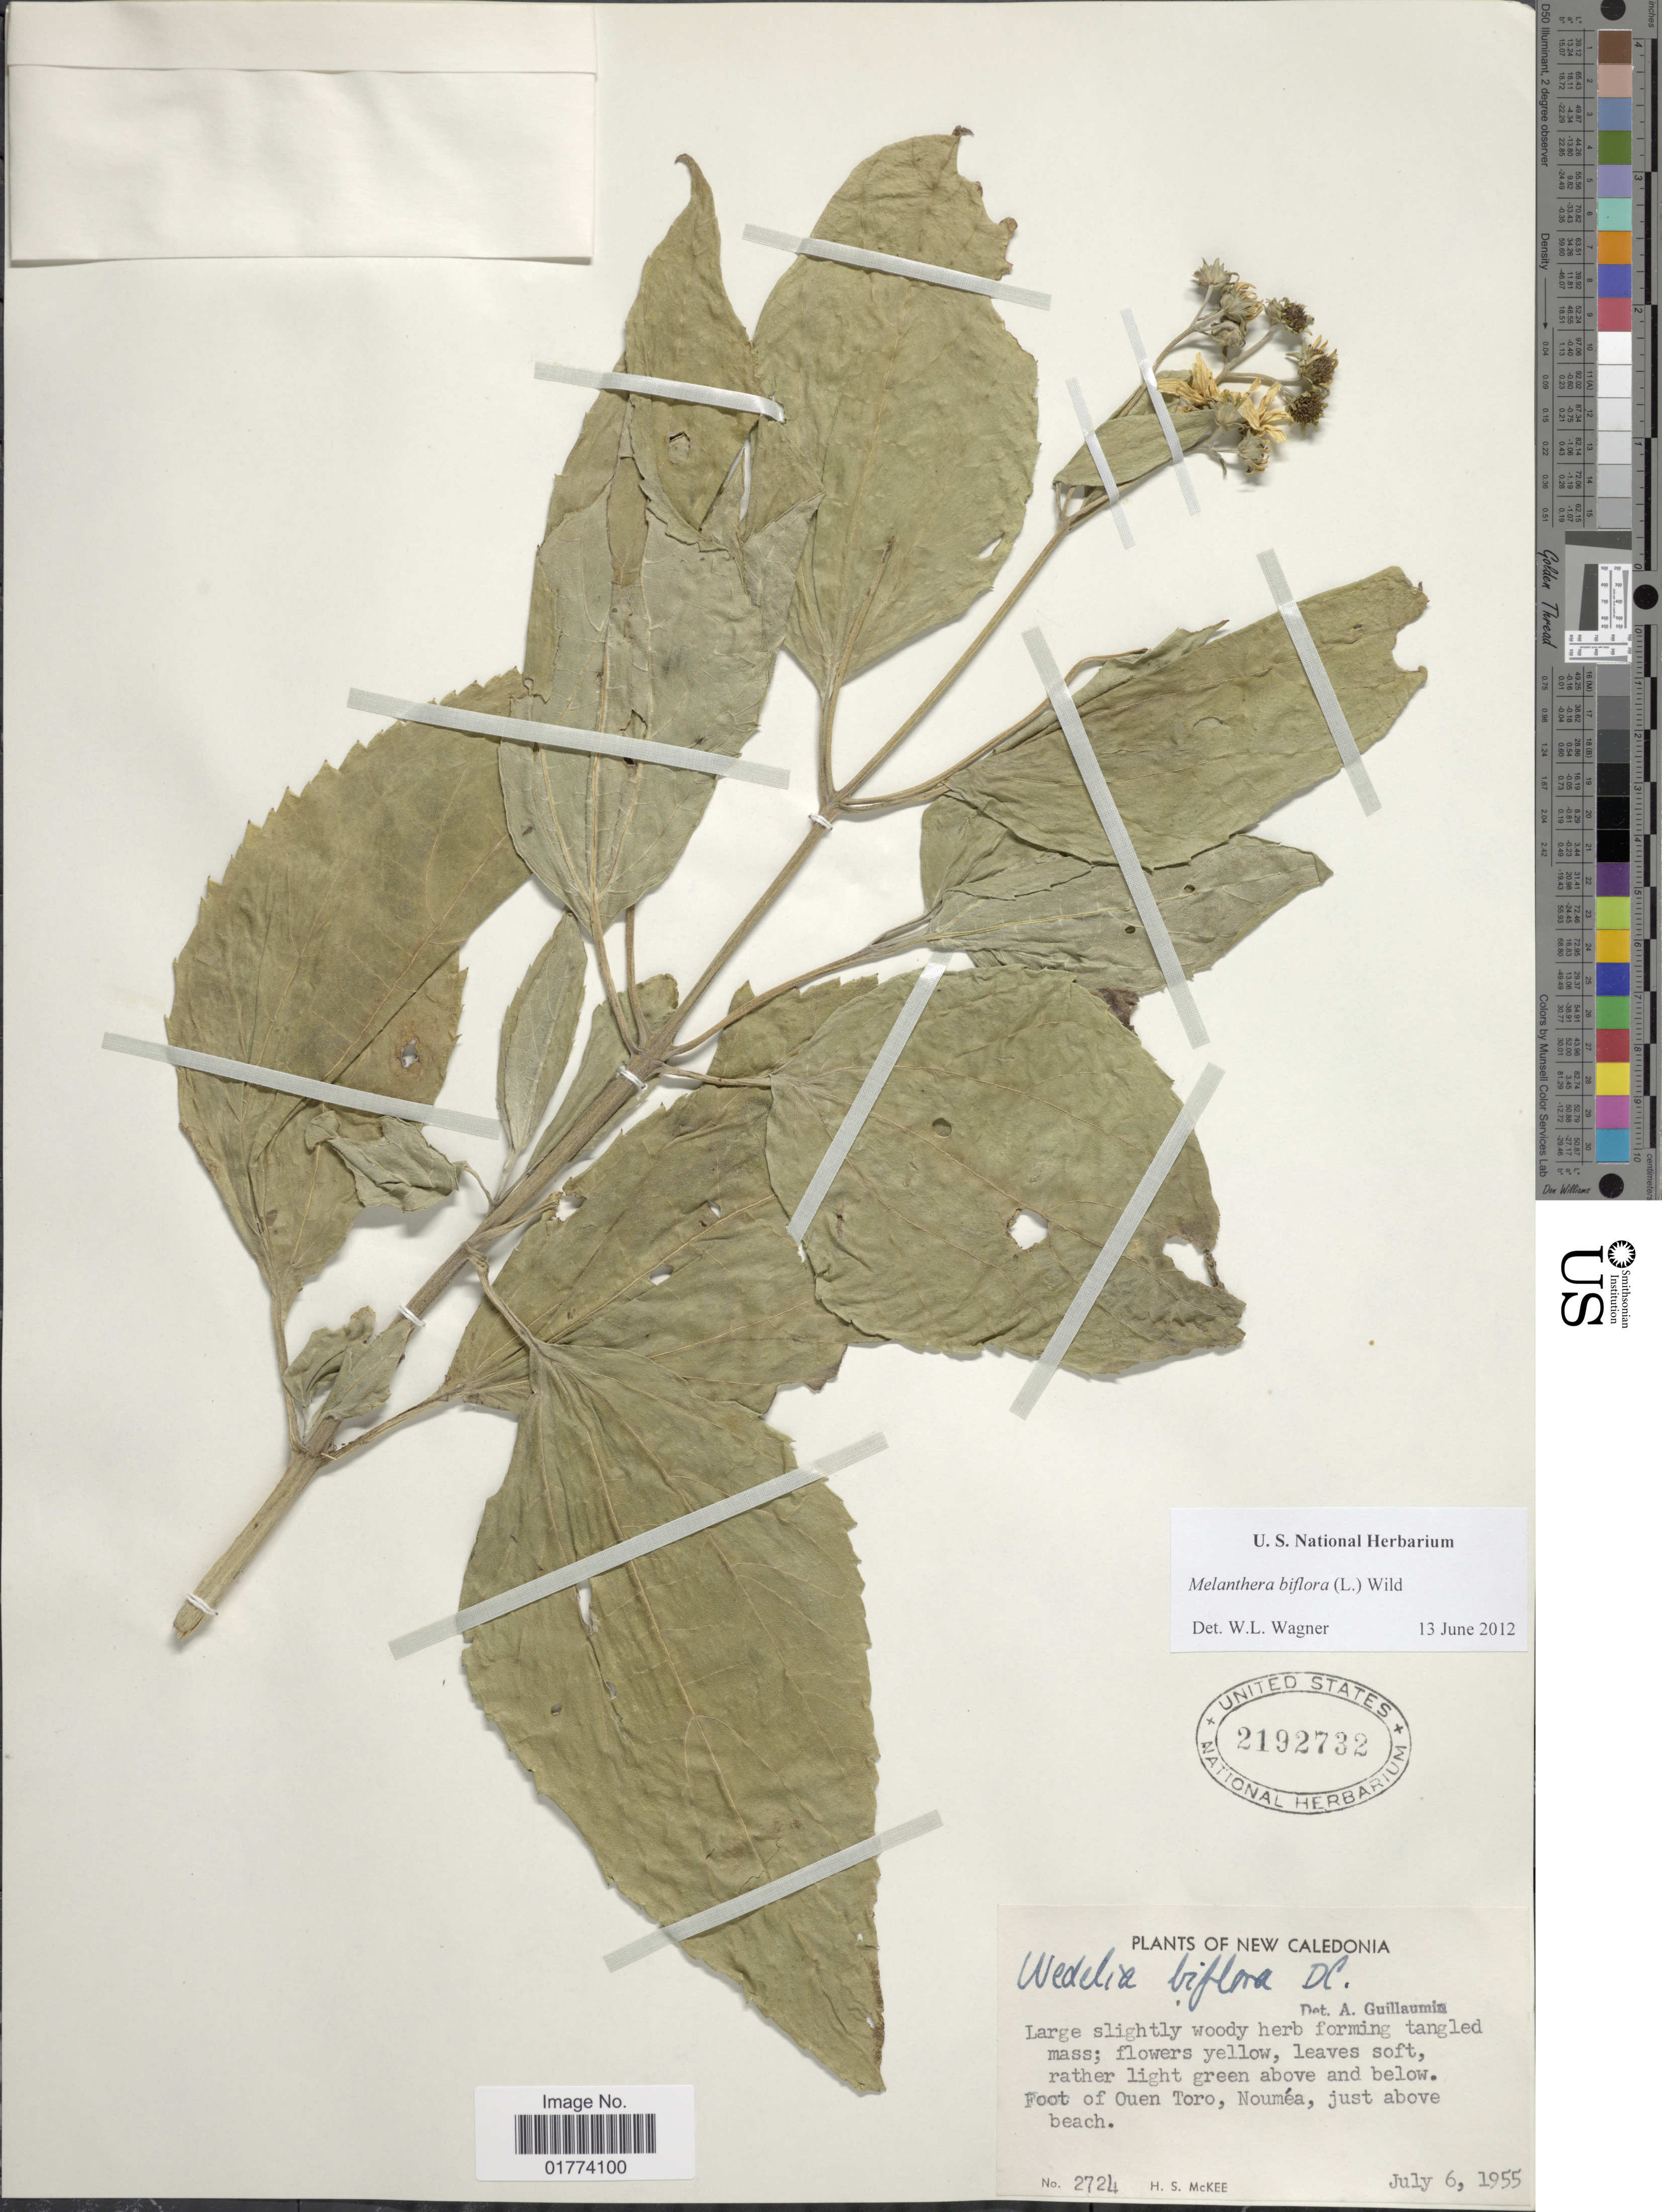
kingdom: Plantae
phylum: Tracheophyta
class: Magnoliopsida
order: Asterales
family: Asteraceae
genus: Wollastonia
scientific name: Wollastonia biflora var. biflora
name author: (L.) DC.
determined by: Wagner, W. L., (BOT), Smithsonian Institution - National Museum of Natural History (UNITED STATES)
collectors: H. S. McKee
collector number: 2724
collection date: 1955-07-06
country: New Caledonia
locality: Foot of Ouen Toro, Noumea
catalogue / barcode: US 2192732